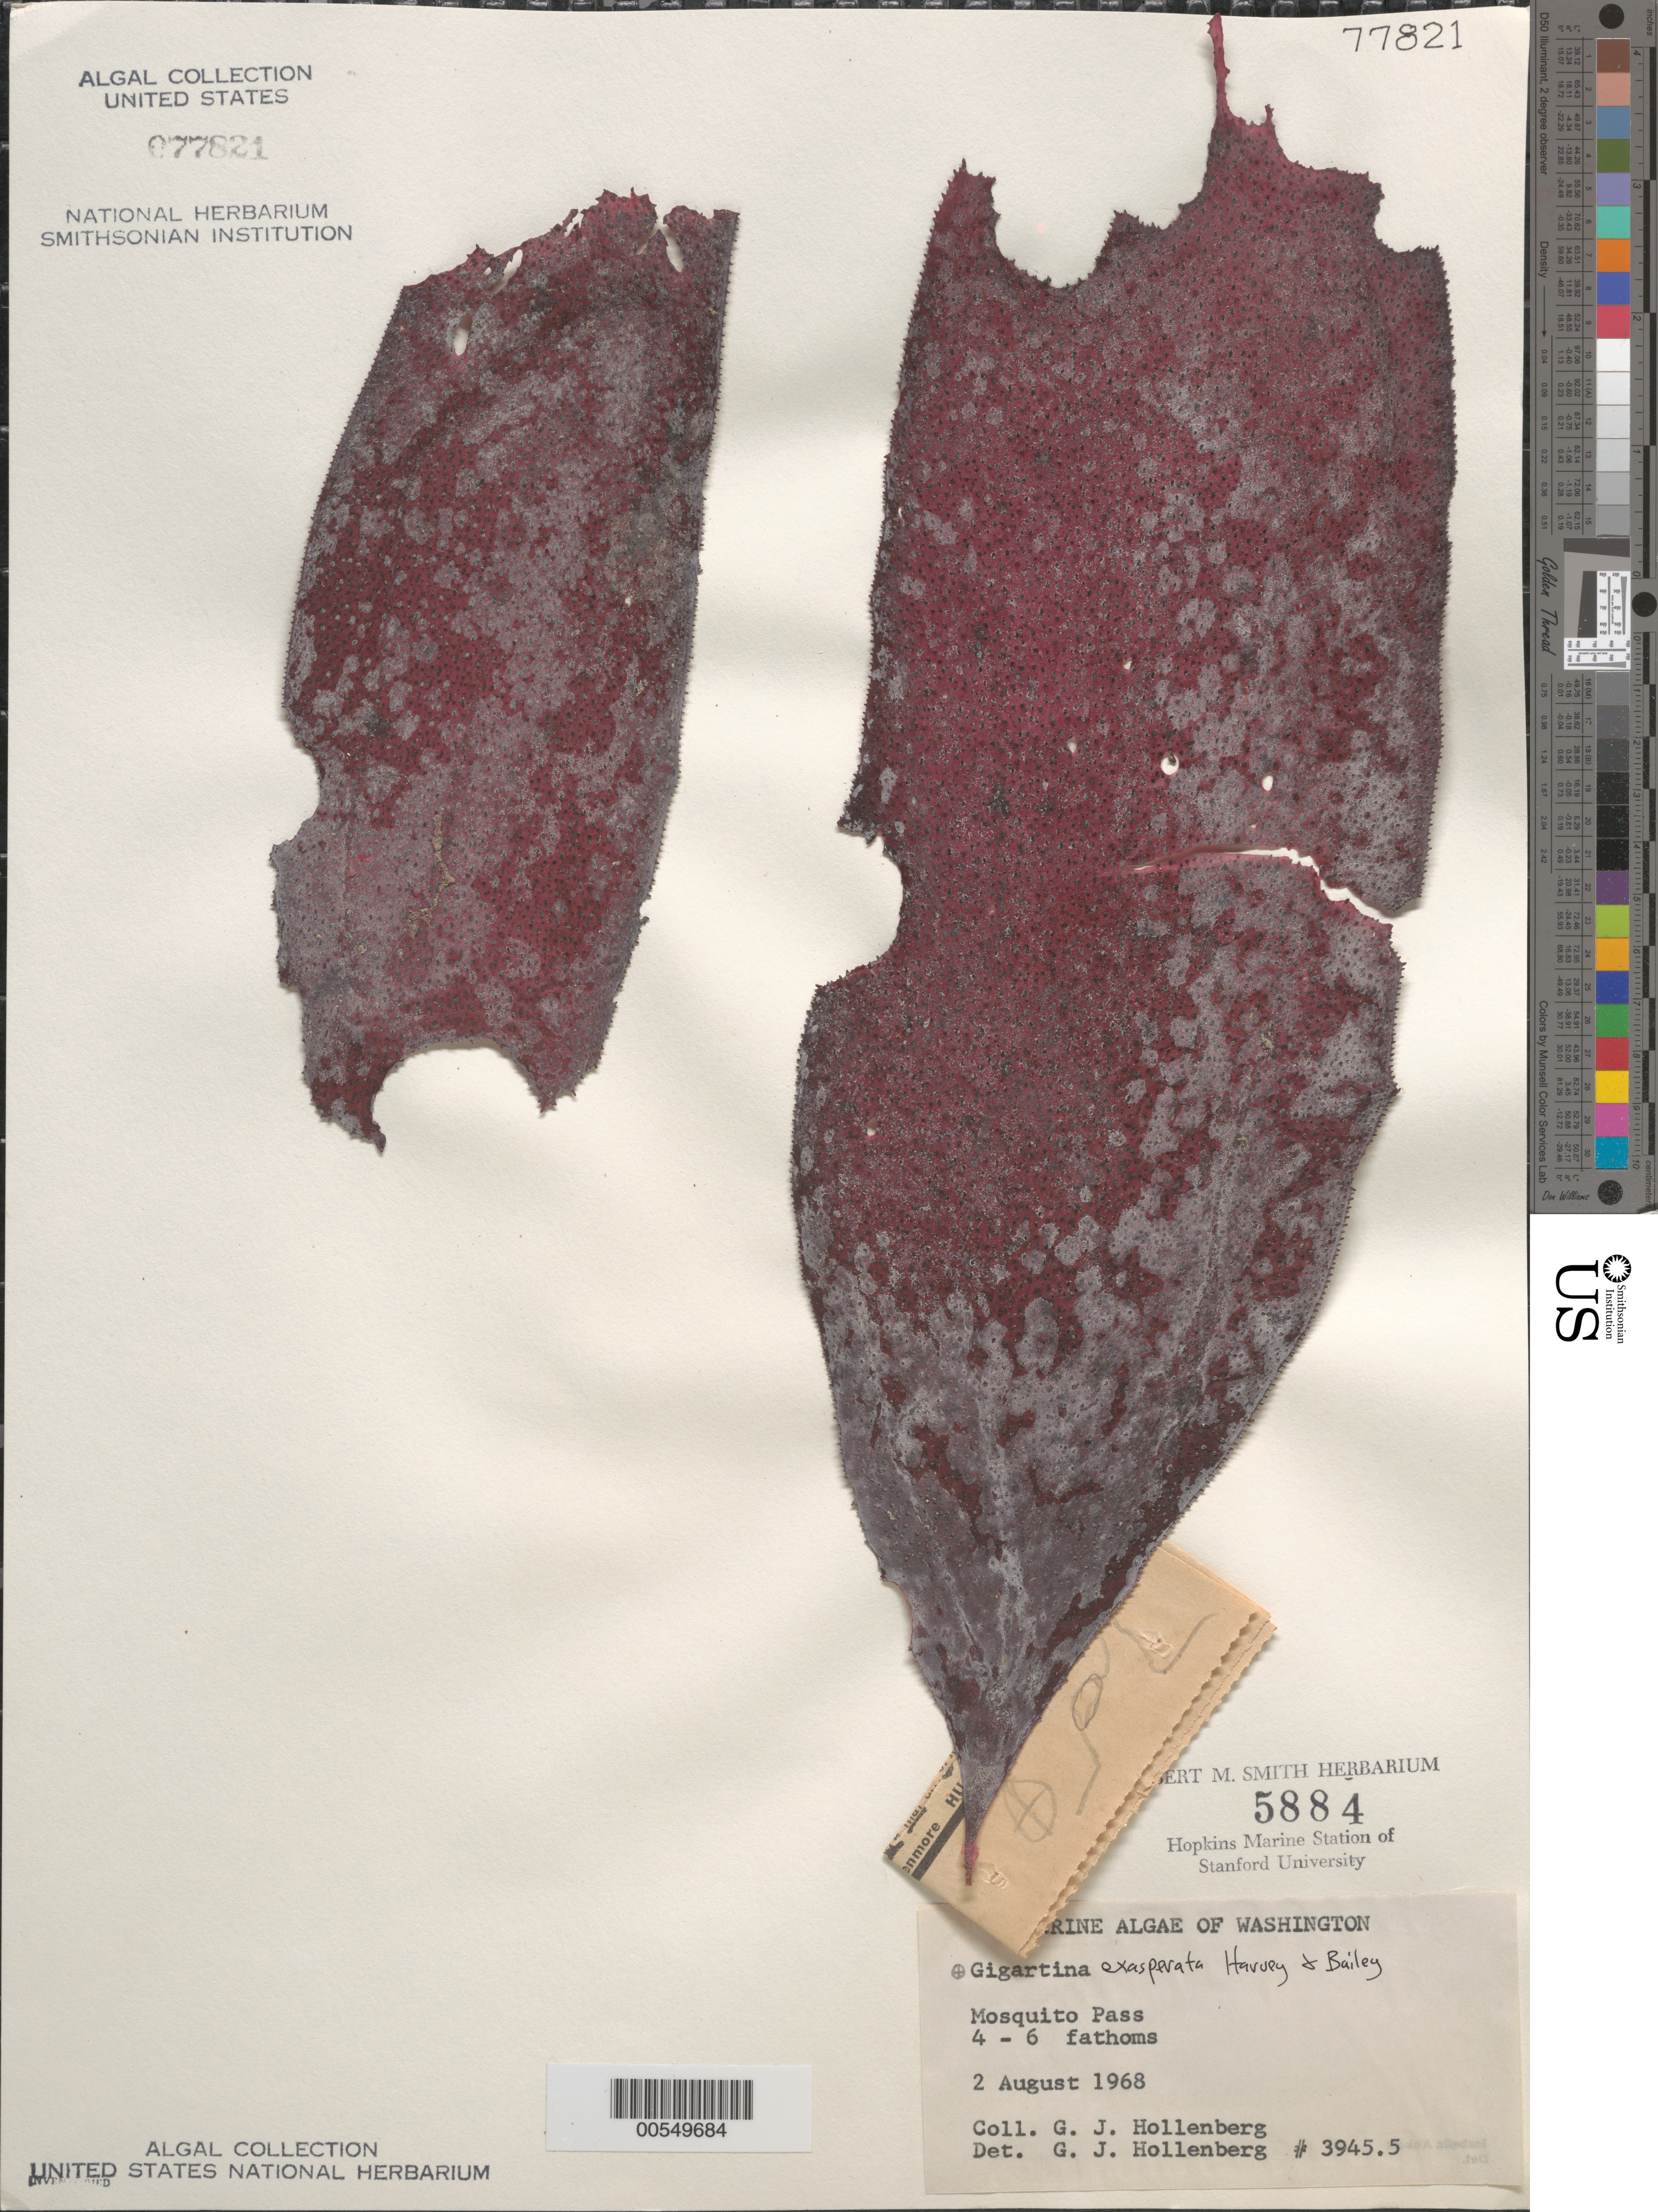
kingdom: Plantae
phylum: Rhodophyta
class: Florideophyceae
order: Gigartinales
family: Gigartinaceae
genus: Chondracanthus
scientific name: Chondracanthus exasperatus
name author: (Harv. & J. Bailey) J.R. Hughey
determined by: Algae name updating Project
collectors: G. Hollenberg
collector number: GJH 3945.5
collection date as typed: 02 Aug 1968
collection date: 1968-08-02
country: United States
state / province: Washington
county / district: San Juan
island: San Juan Islands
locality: Mosquito Pass, north of San Juan Island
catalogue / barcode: US 77821